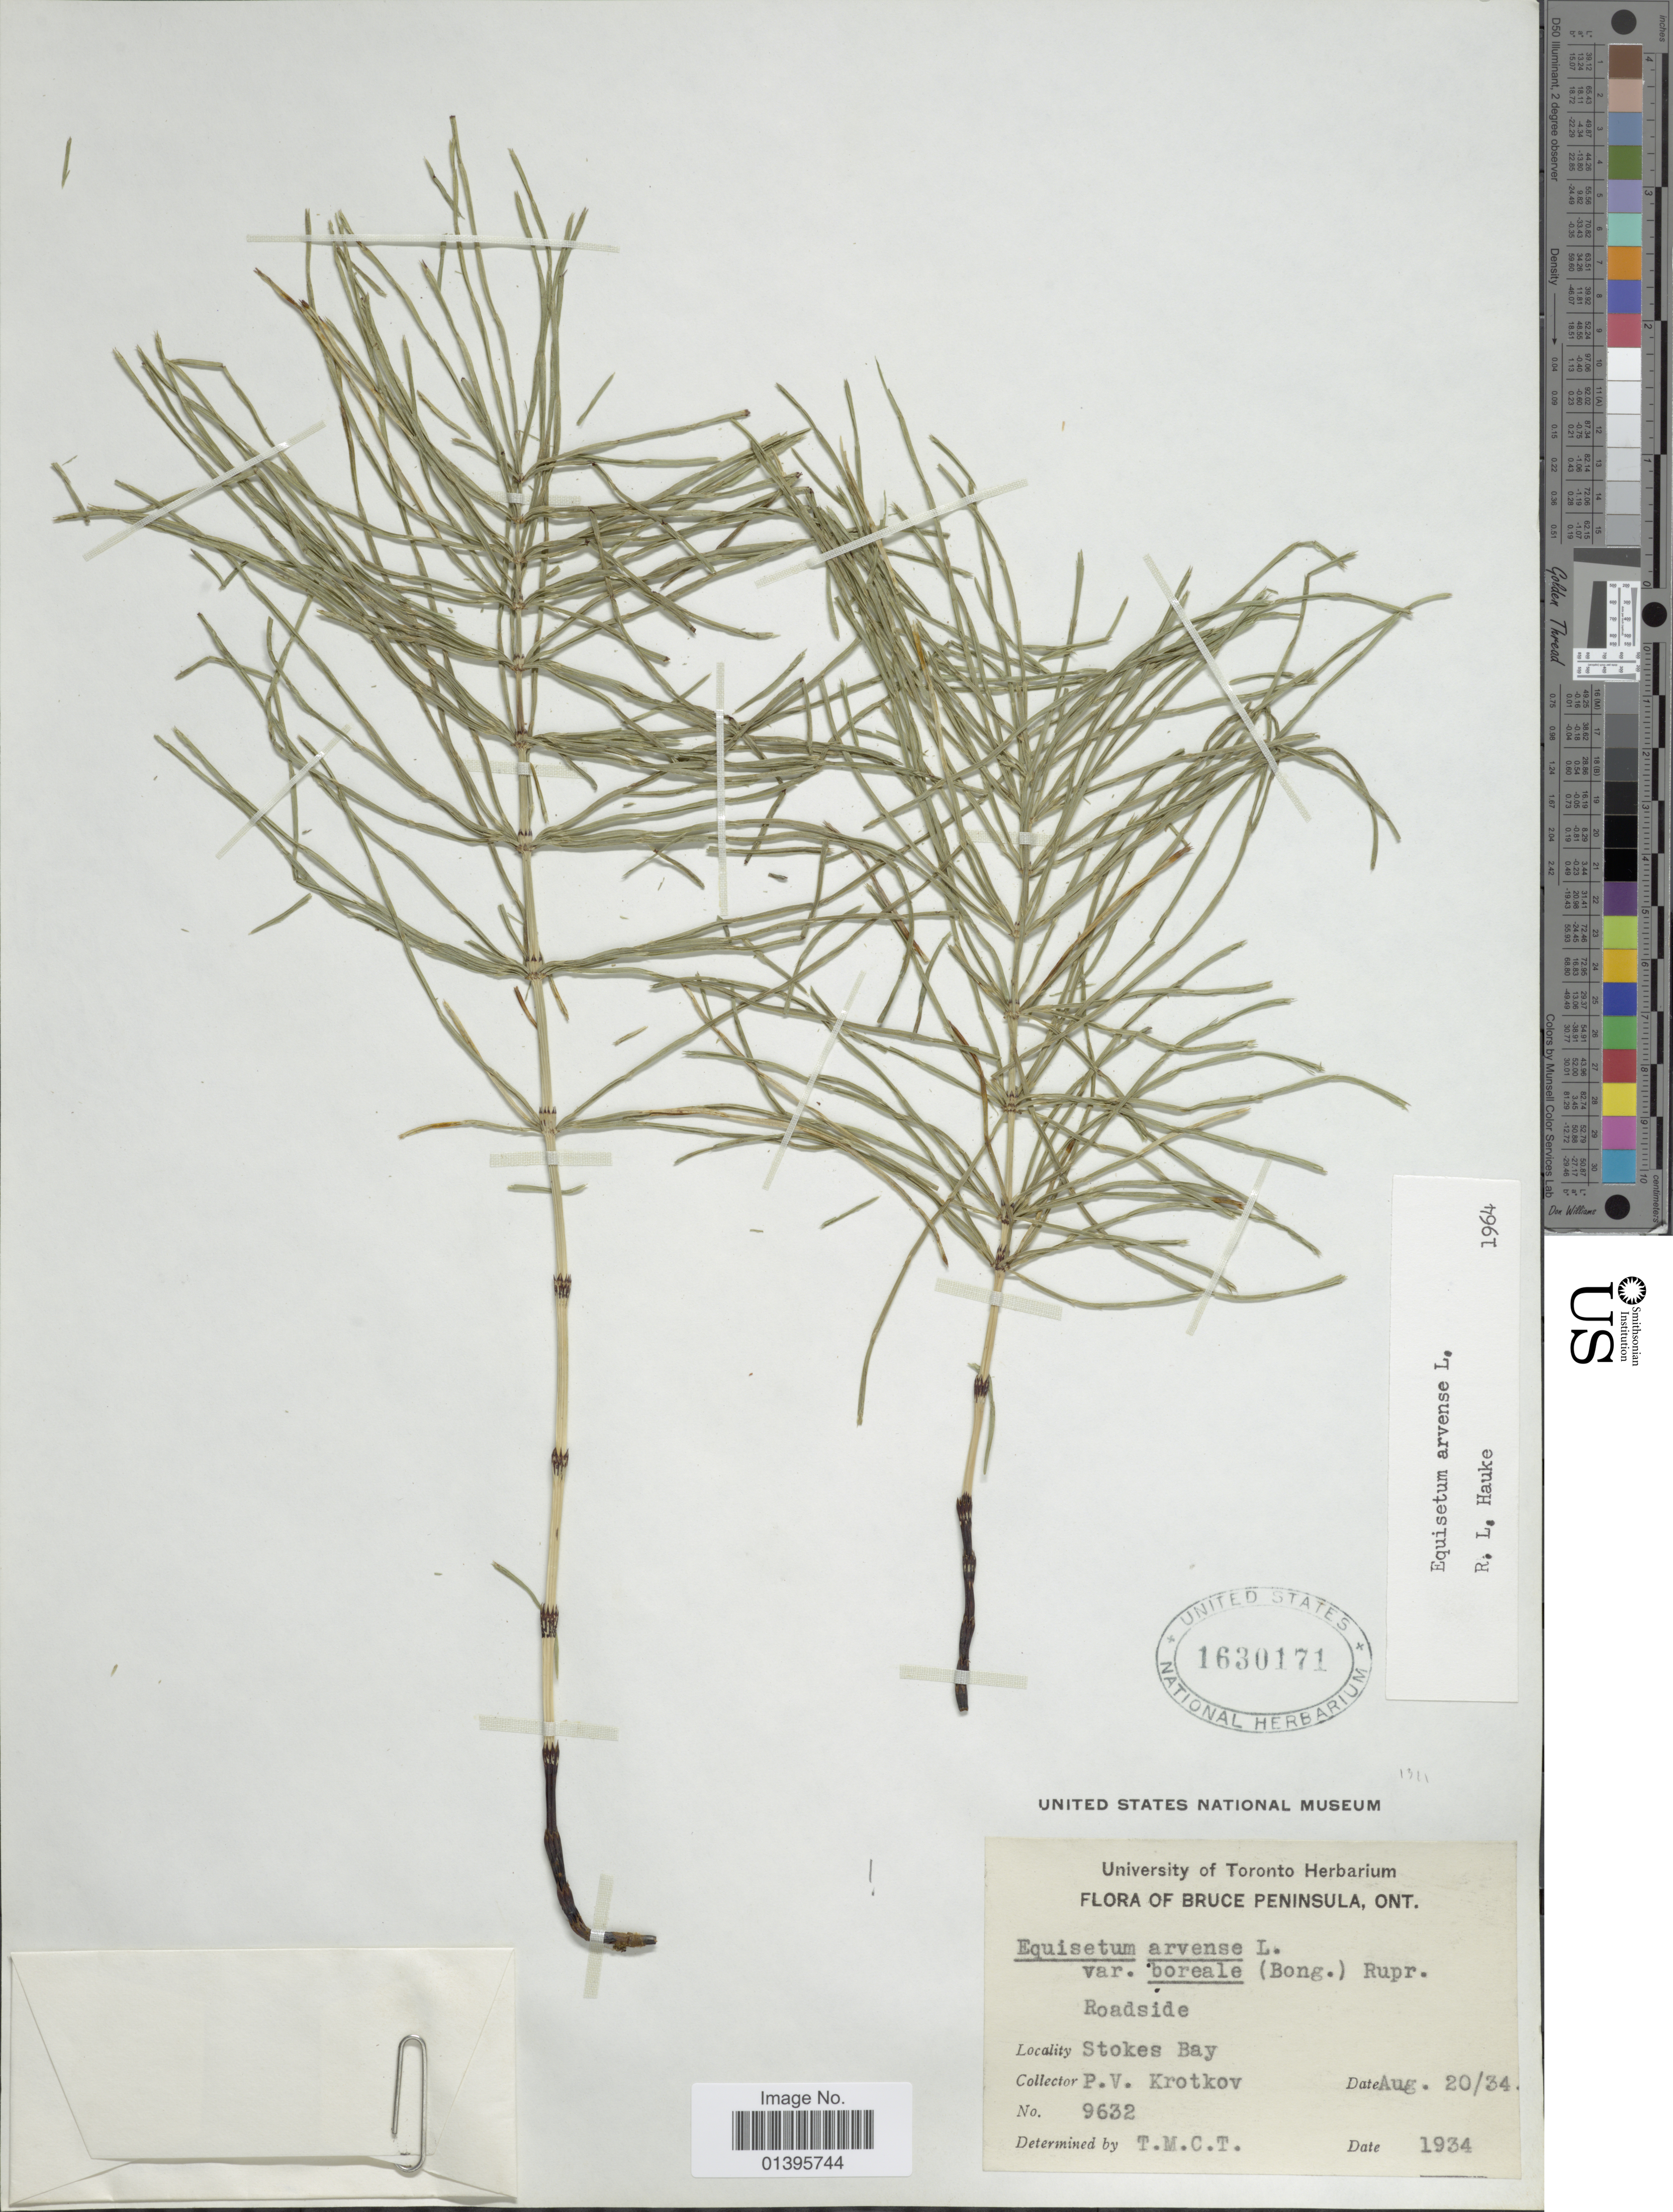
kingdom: Plantae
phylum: Tracheophyta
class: Polypodiopsida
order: Equisetales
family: Equisetaceae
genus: Equisetum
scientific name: Equisetum arvense var. boreale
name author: (Bong.) Rupr.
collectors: P. V. Krotkov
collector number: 9632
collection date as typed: Transcribed d/m/y: 20/8/34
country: Canada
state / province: Ontario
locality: Bruce Peninsula. Stokes Bay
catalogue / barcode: US 1630171